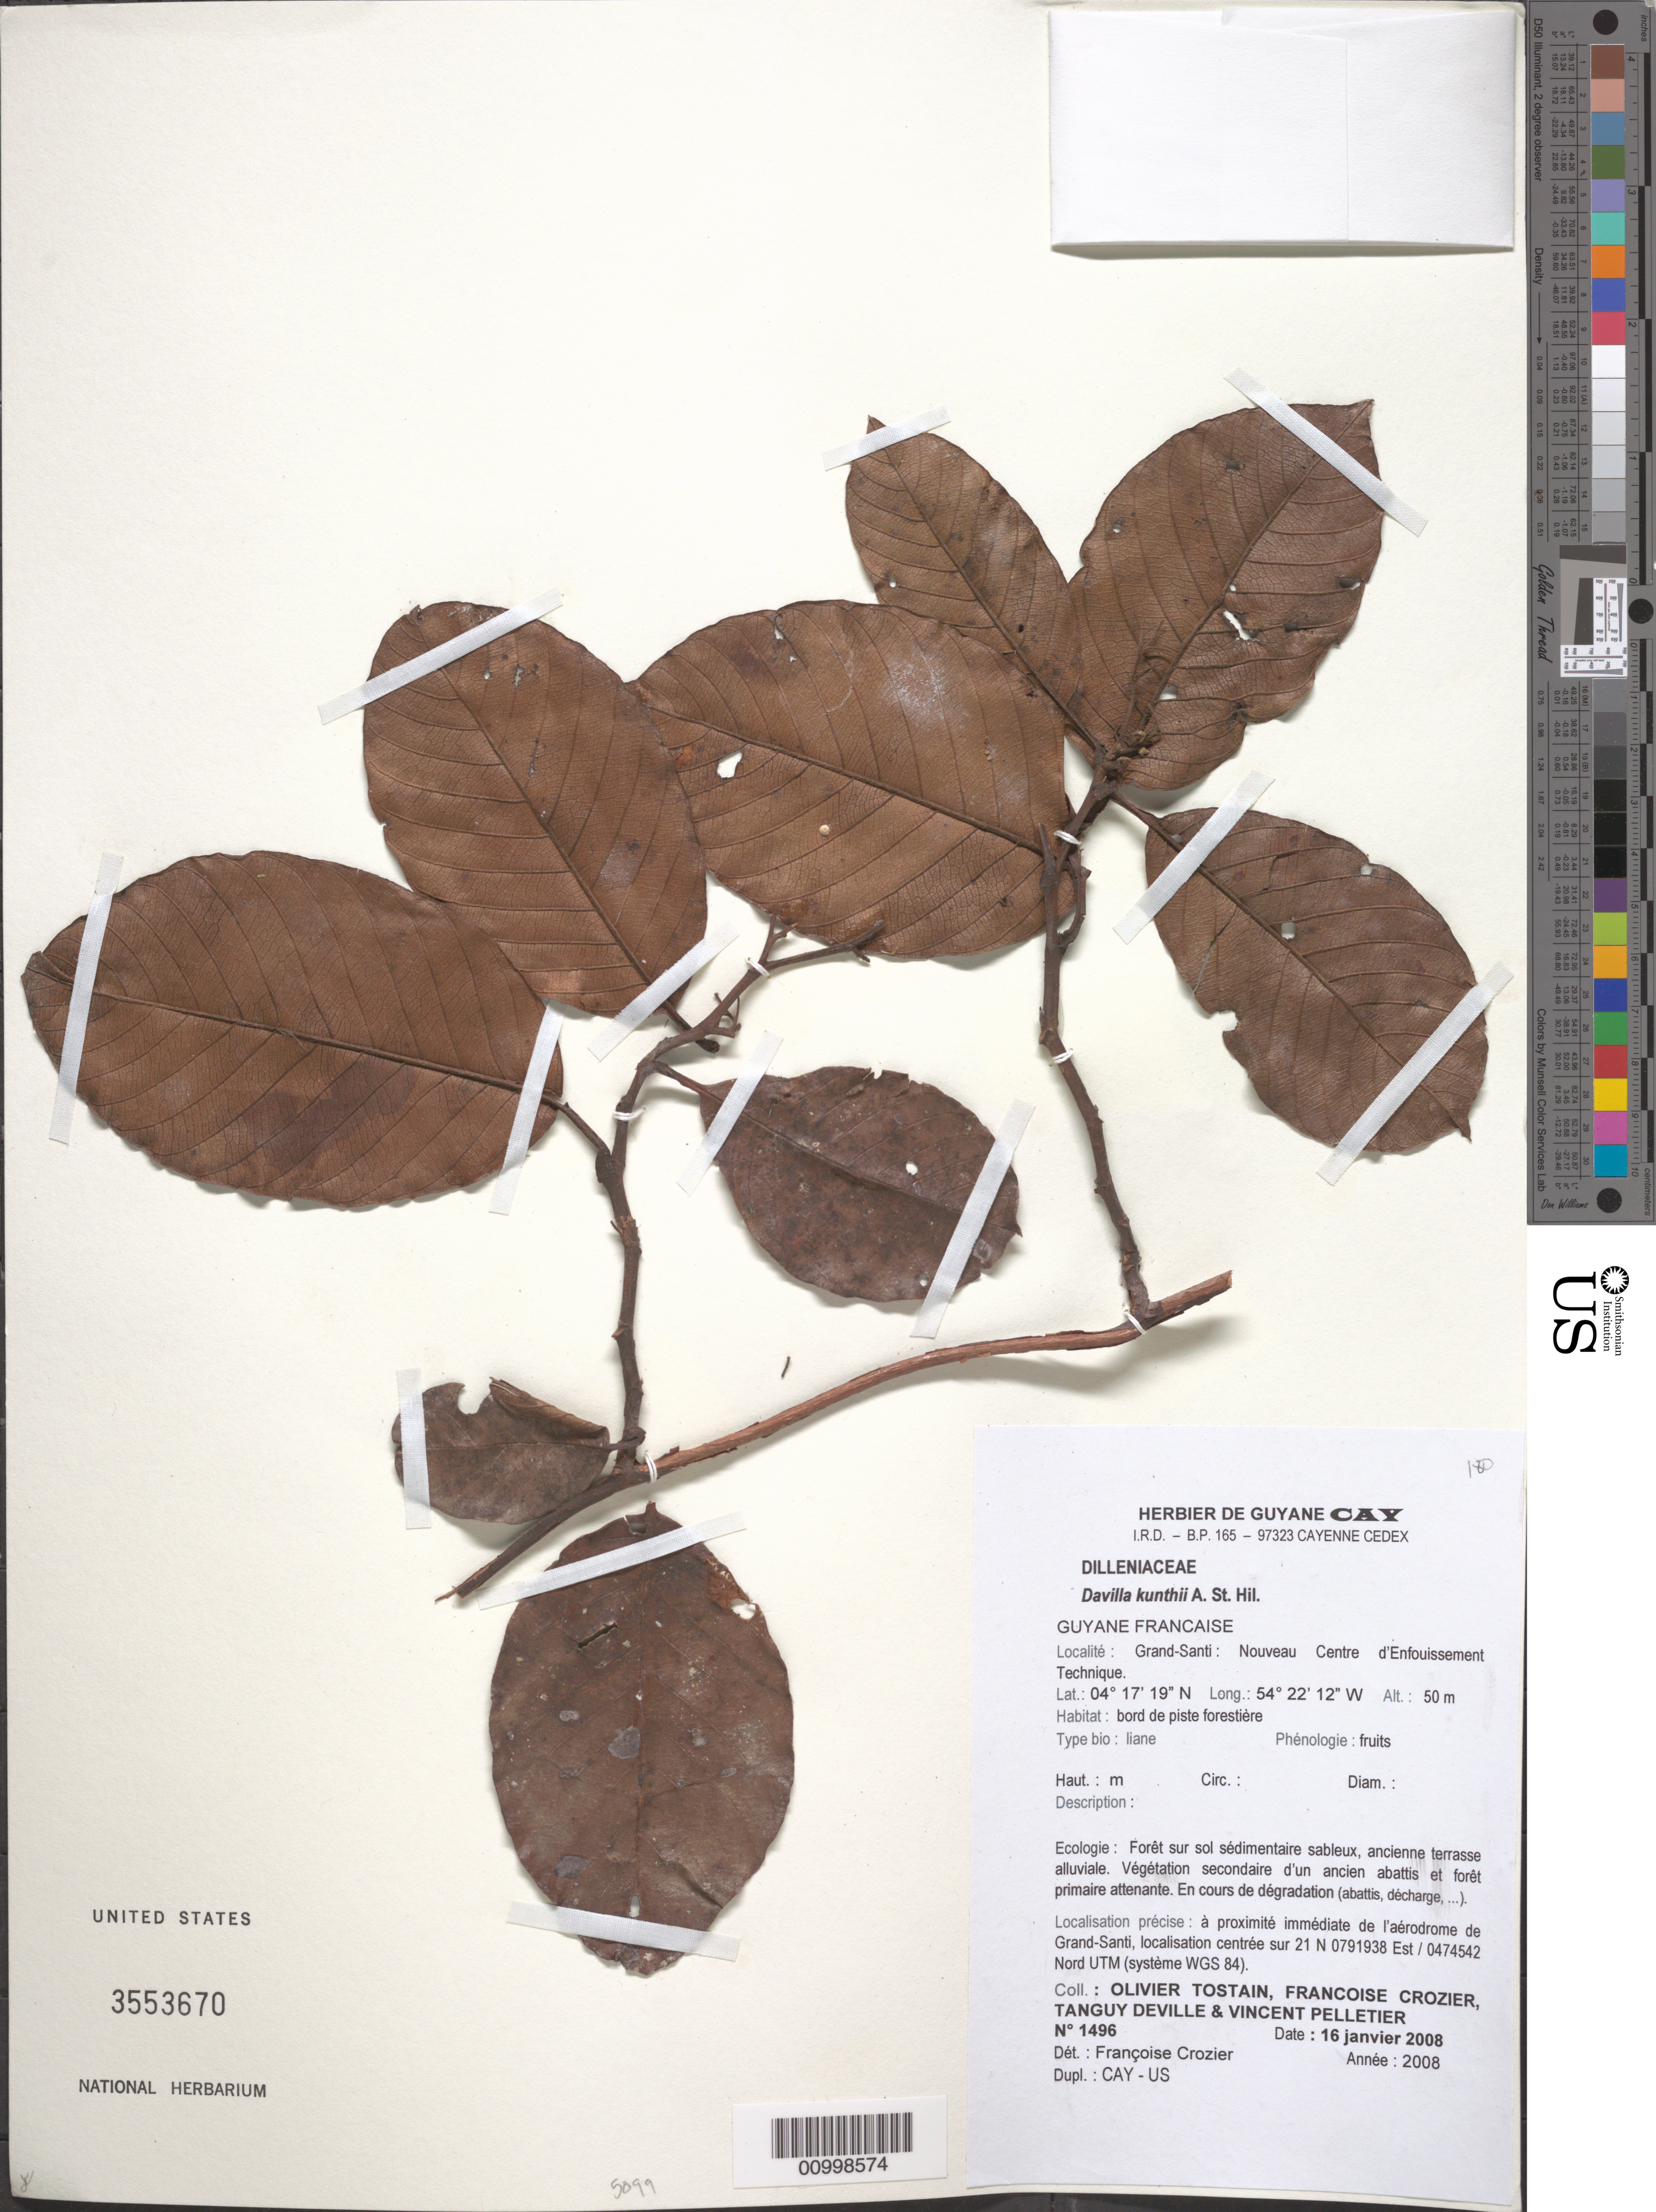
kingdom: Plantae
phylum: Tracheophyta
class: Magnoliopsida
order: Dilleniales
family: Dilleniaceae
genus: Davilla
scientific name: Davilla kunthii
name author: A. St.-Hil.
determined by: Crozier, F.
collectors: O. Tostain, F. Crozier, T. Deville & V. Pelletier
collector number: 1496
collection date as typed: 16-Jan-08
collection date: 2008-01-16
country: French Guiana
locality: Grand-Santi: Nouveau Centre d'Enfouissement Technique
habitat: Foret sur sedimentaire sableux, ancienne terrasse alluviale. Veg secondaire d'un ancien abattis et foret primaire attenante. En cours de degradation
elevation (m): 50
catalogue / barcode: US 3553670